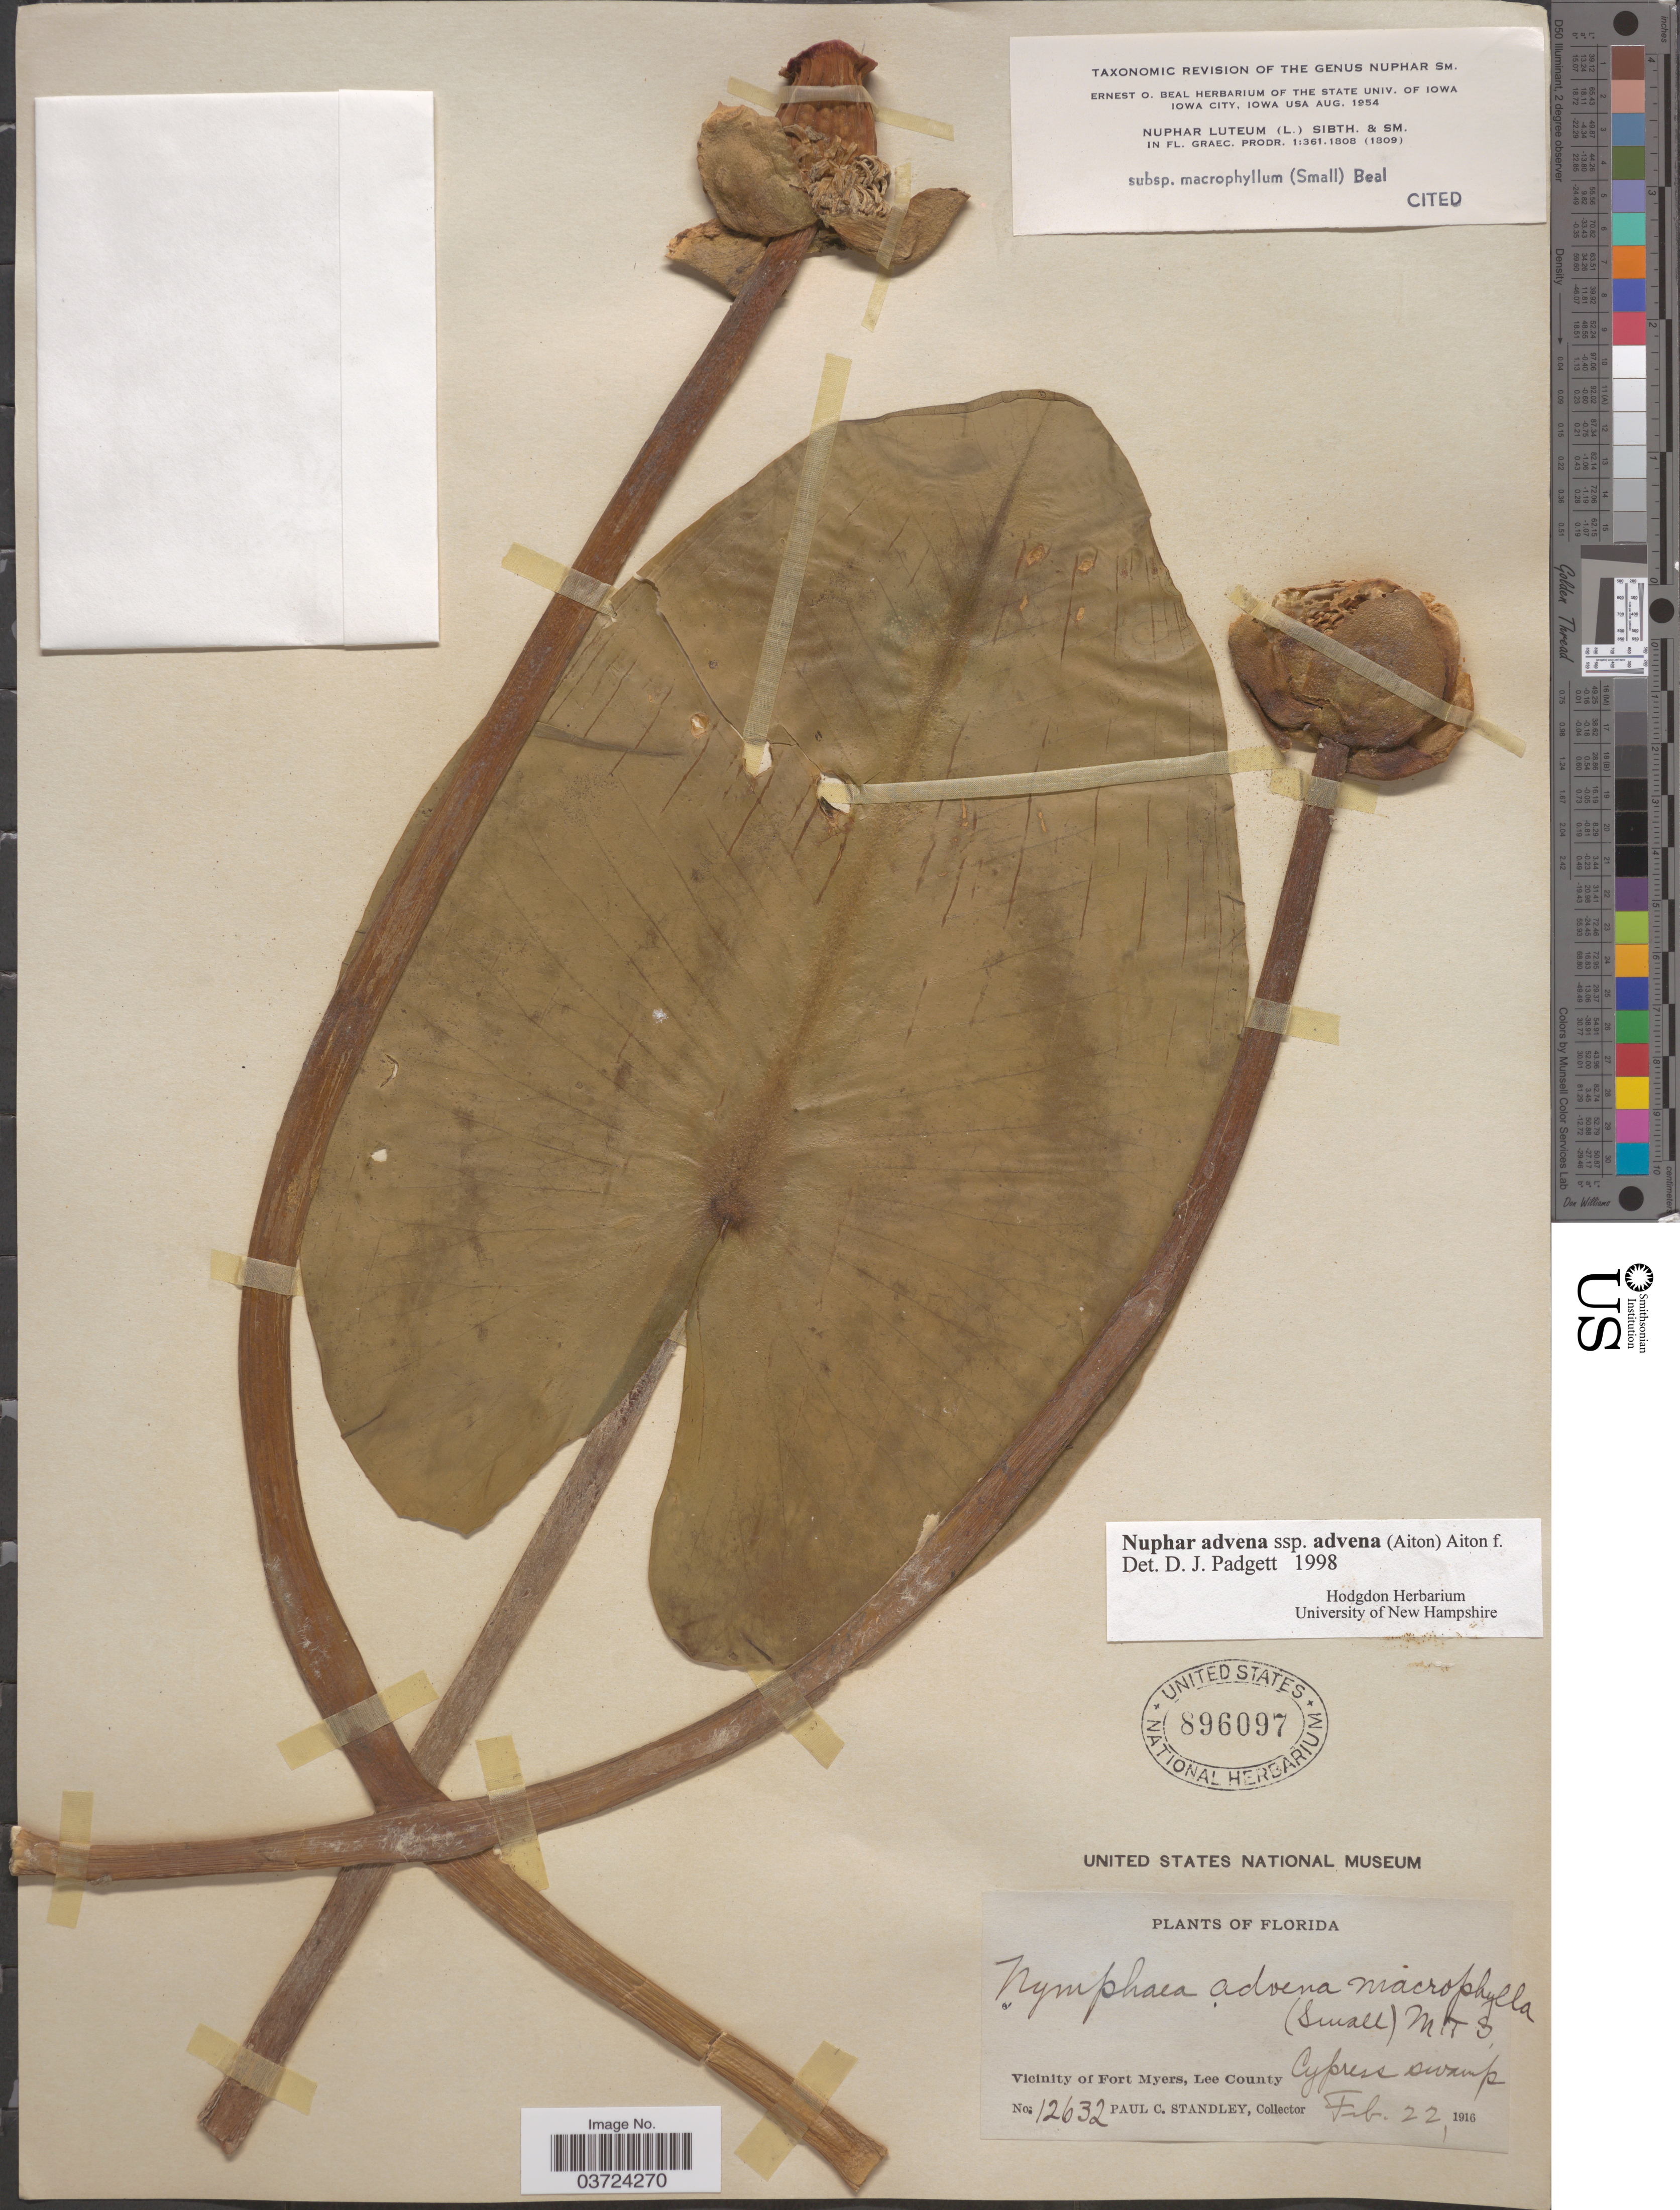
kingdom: Plantae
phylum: Tracheophyta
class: Magnoliopsida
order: Nymphaeales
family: Nymphaeaceae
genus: Nuphar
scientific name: Nuphar advena subsp. advena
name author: (Aiton) W.T. Aiton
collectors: P. C. Standley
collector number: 12632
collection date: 1916-02-22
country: United States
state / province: Florida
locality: Vicinity of Fort Myers, Lee County. Cypress swamp.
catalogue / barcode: US 896097